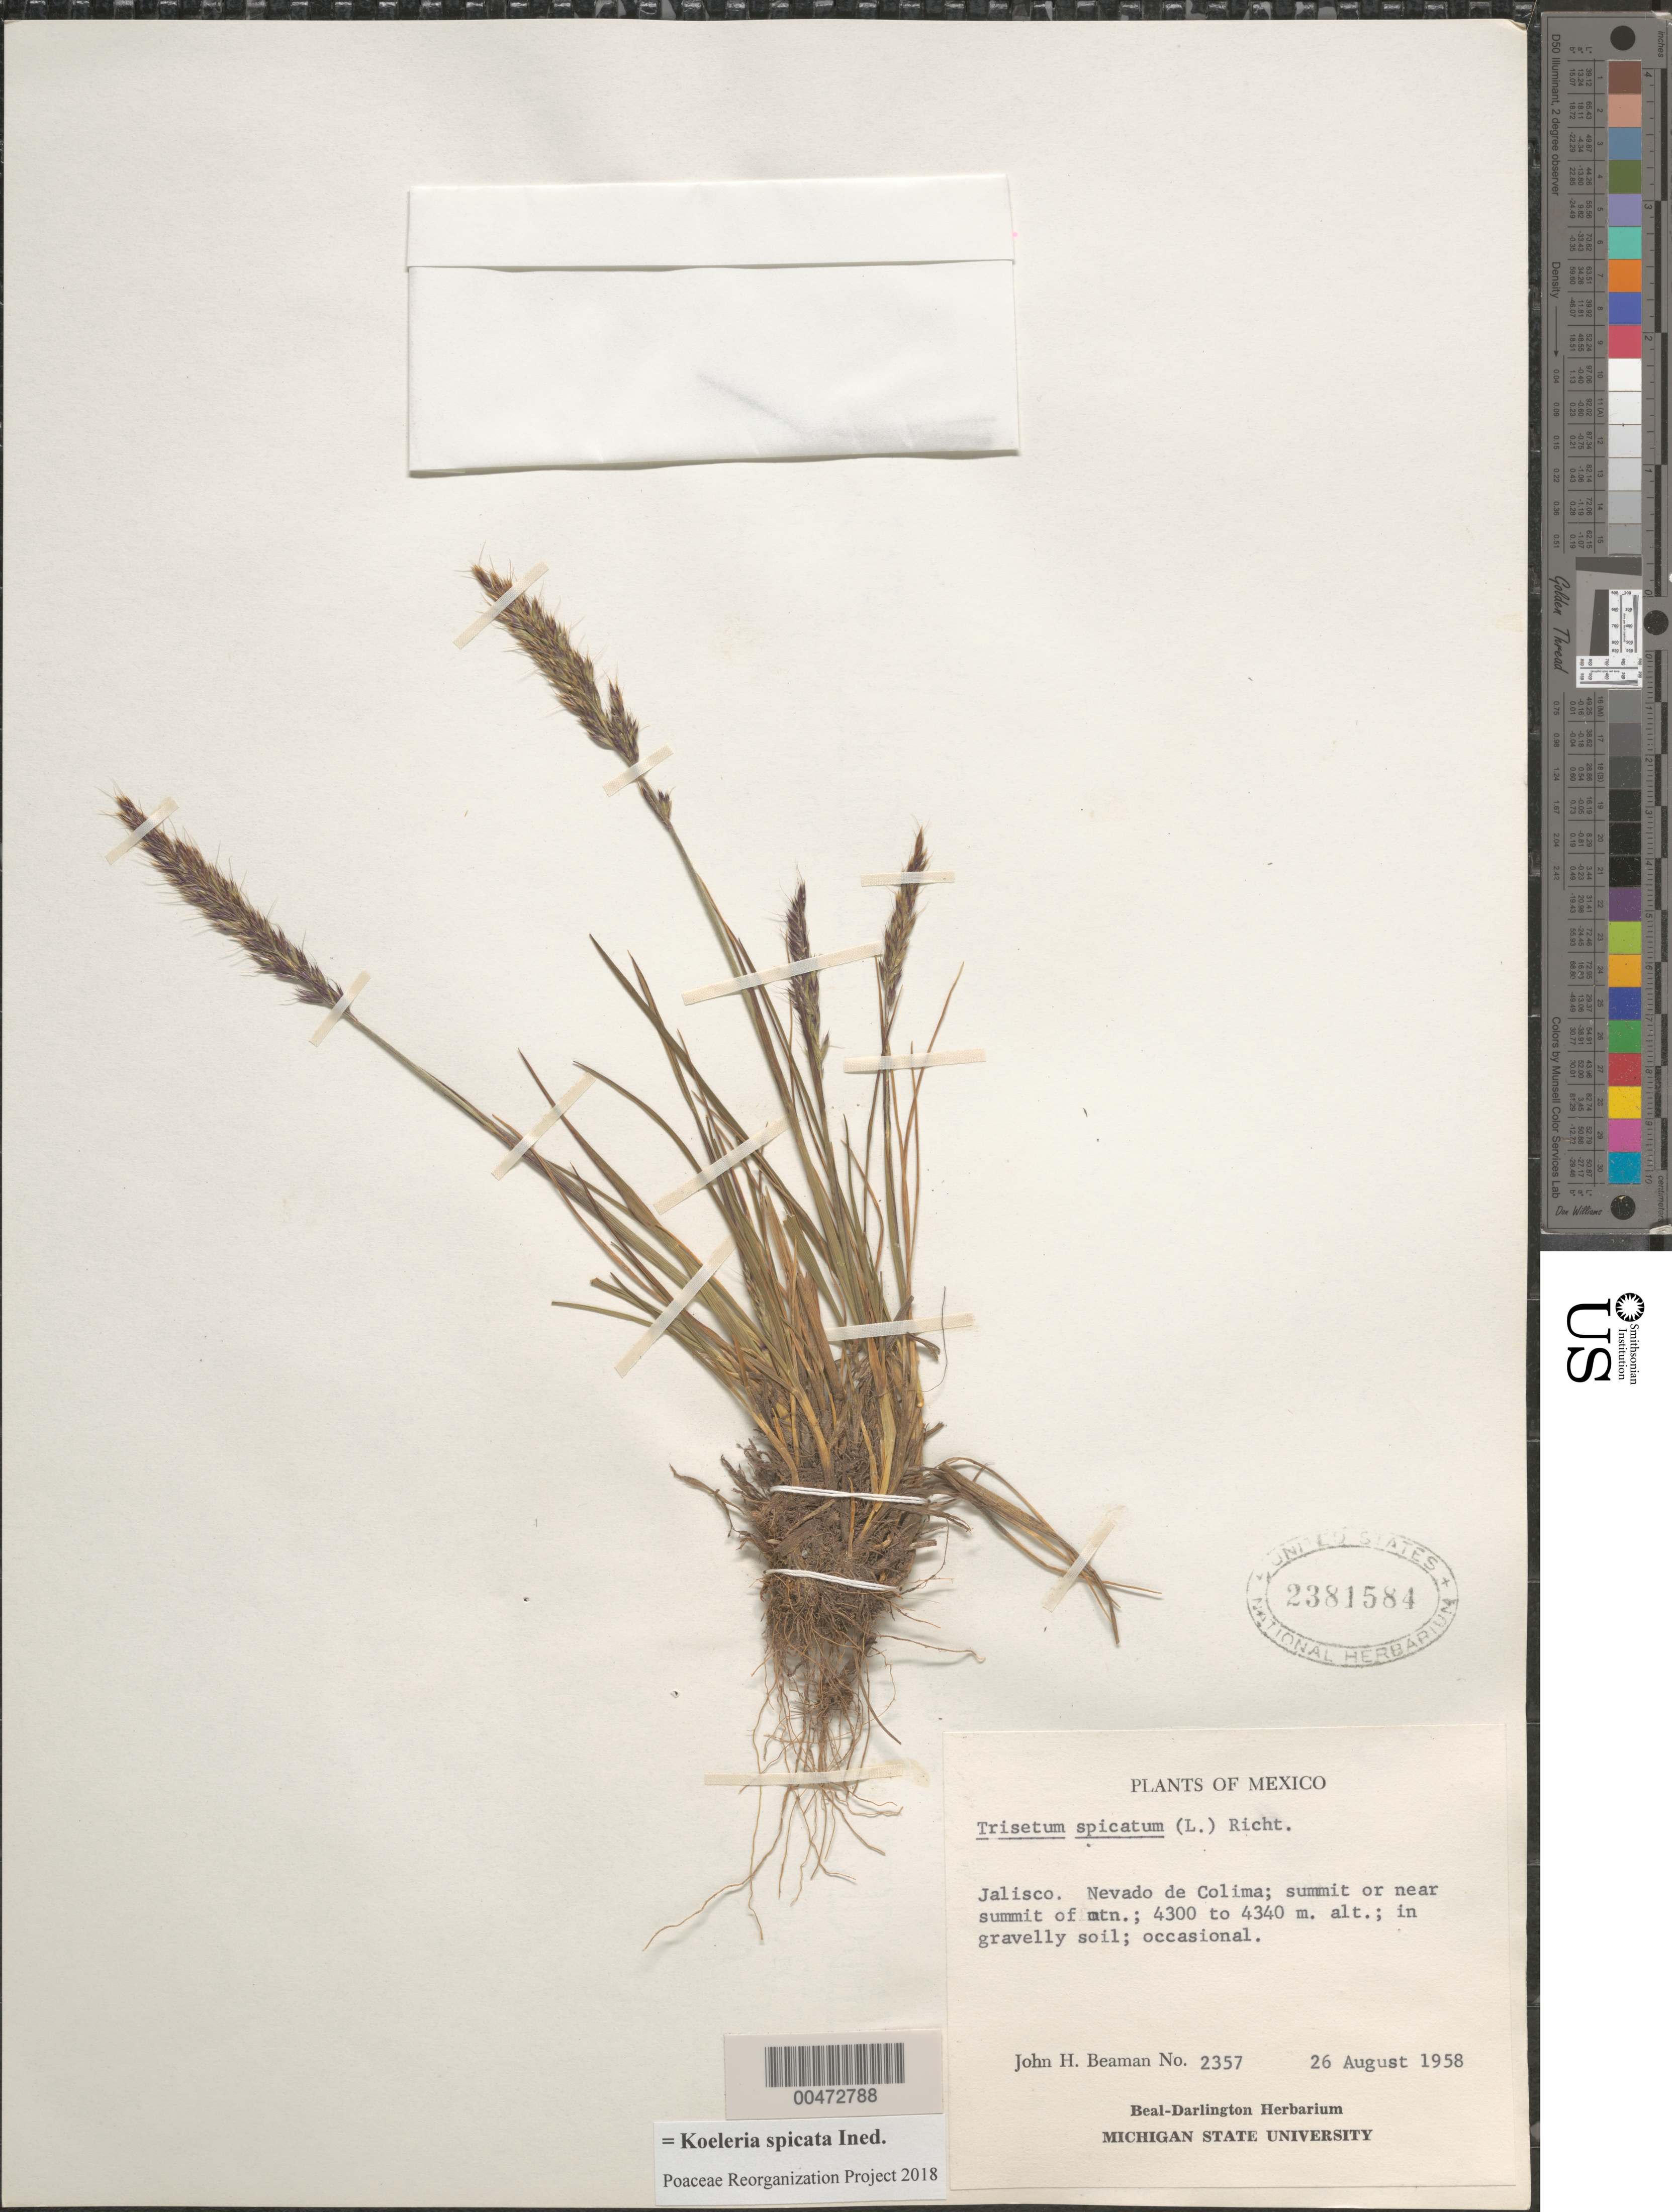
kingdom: Plantae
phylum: Tracheophyta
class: Liliopsida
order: Poales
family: Poaceae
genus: Koeleria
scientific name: Koeleria spicata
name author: (L.) Barberá et al.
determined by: Poaceae Reorganization Project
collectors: J. H. Beaman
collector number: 2357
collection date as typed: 26 Aug 1958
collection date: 1958-08-26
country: Mexico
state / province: Jalisco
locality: Nevado de Colima, summit or near summit of mtn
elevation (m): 4300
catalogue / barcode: US 2381584